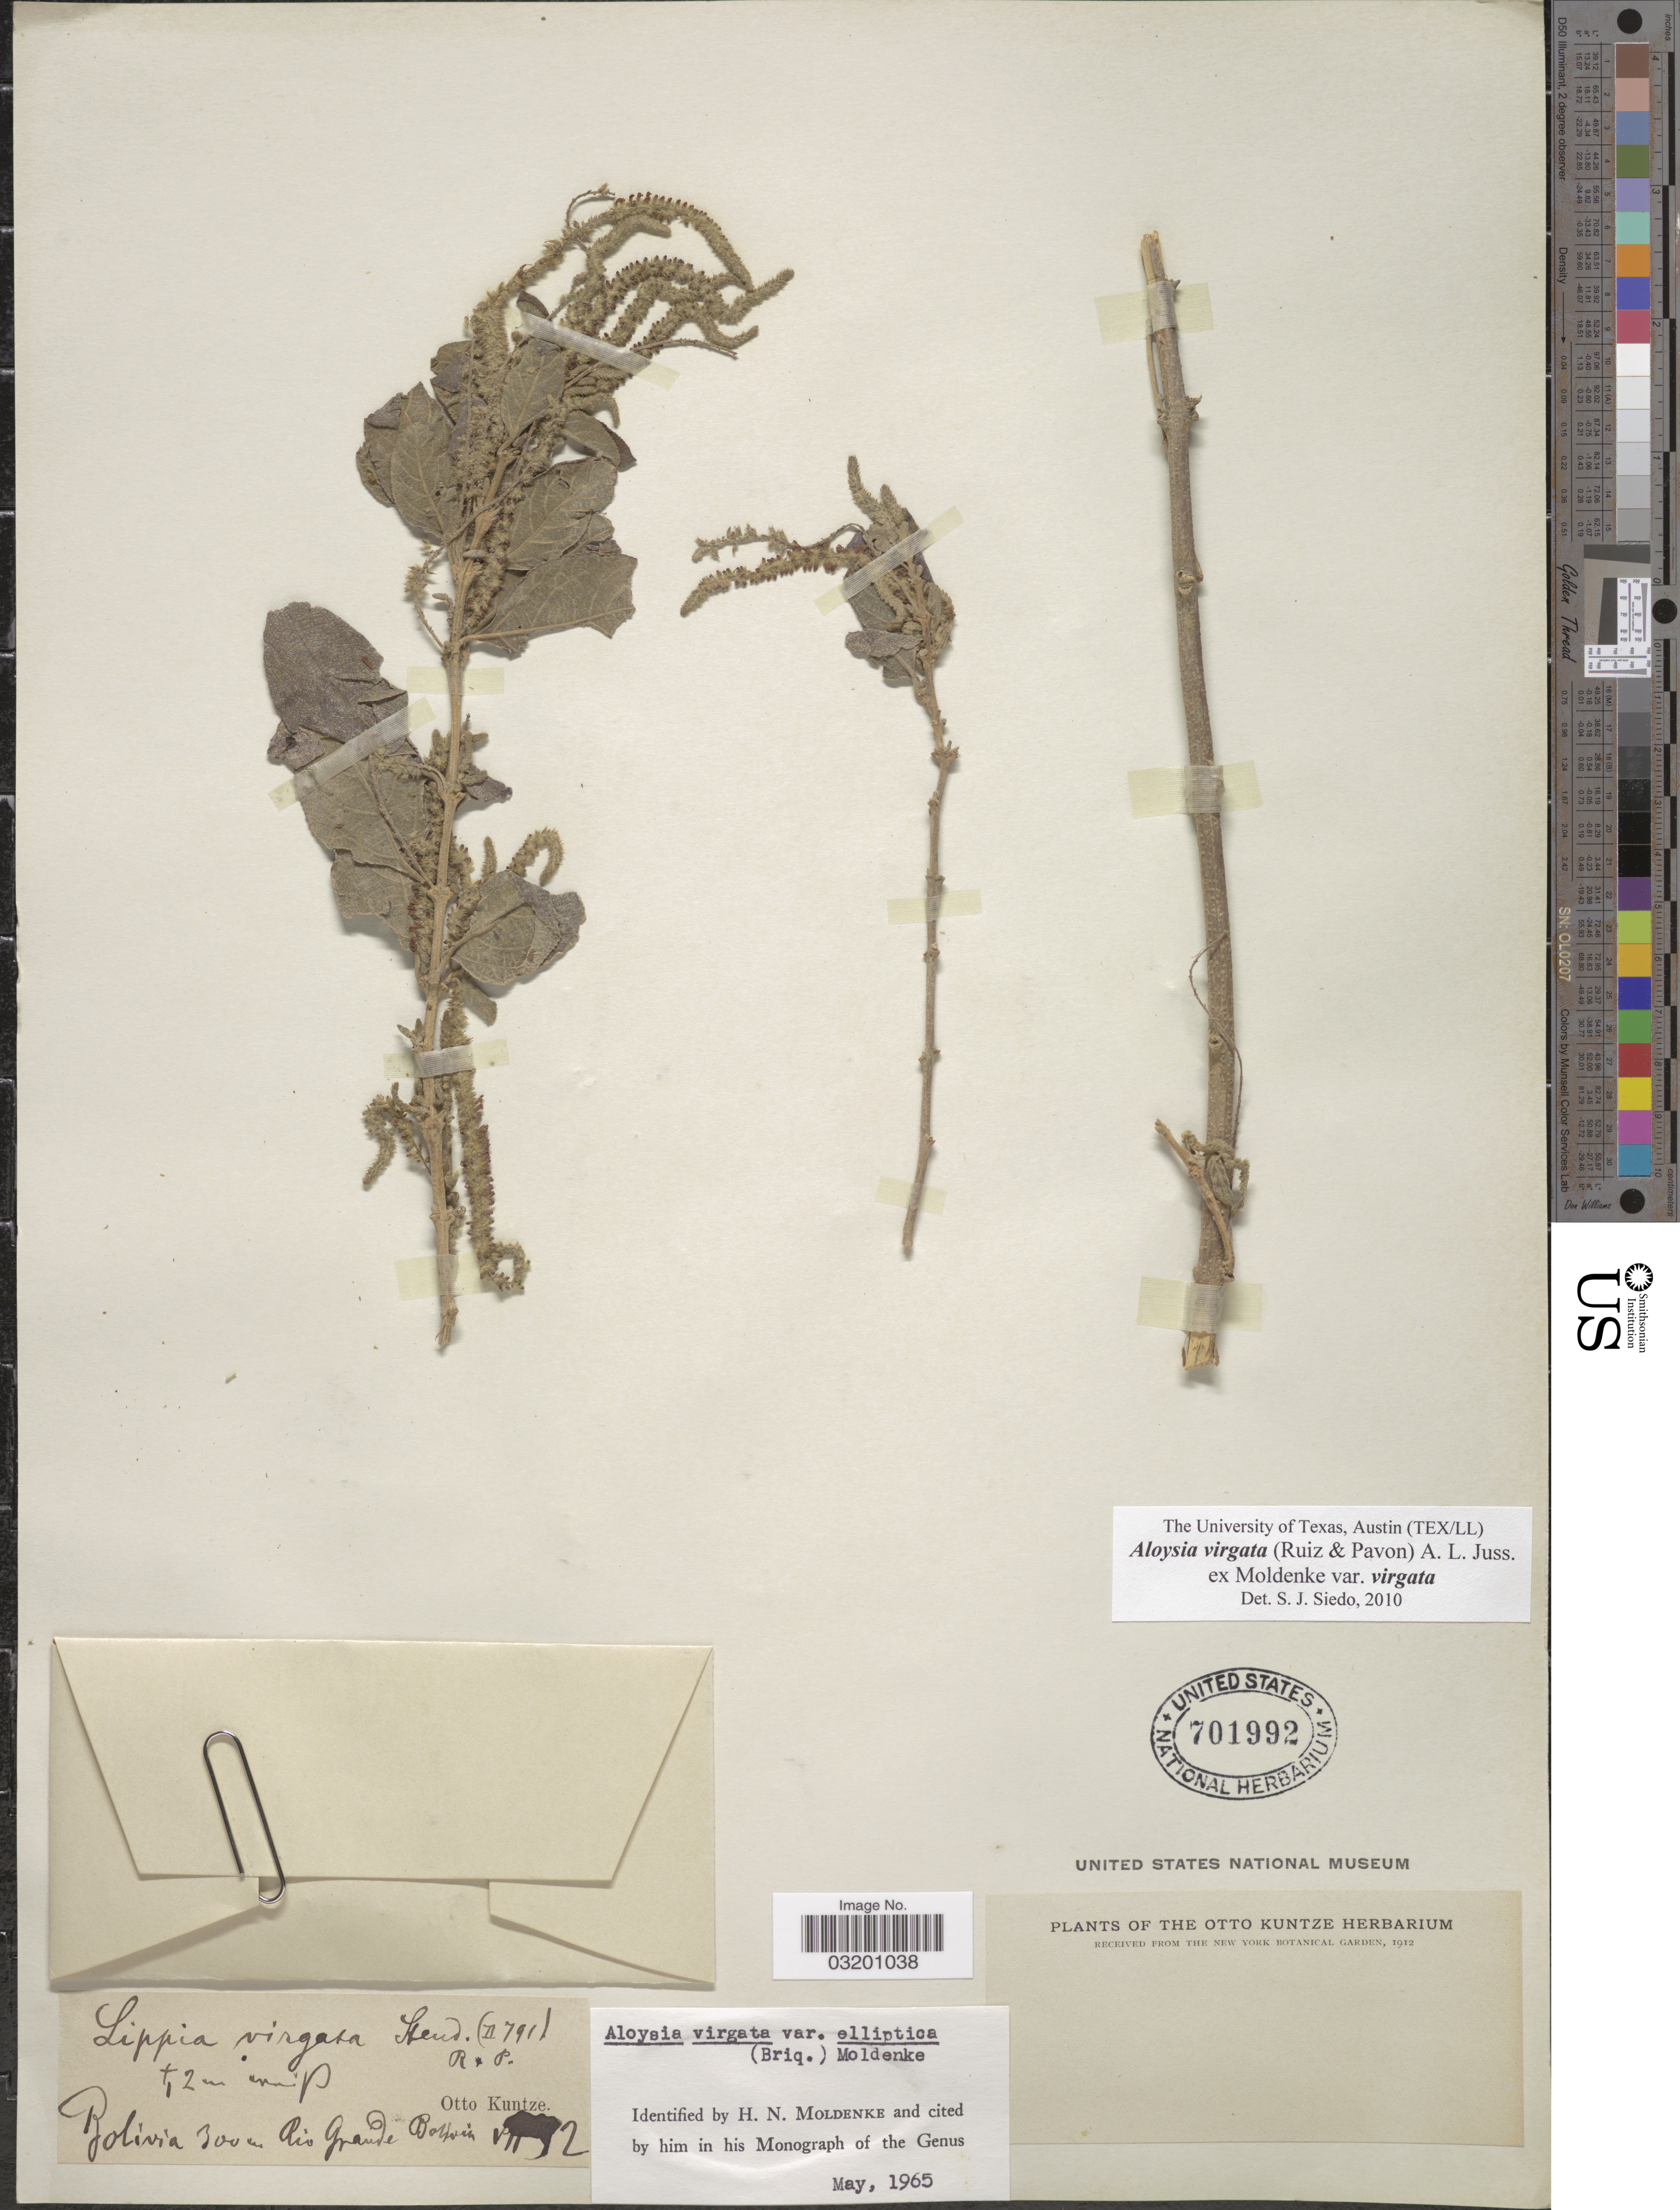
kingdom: Plantae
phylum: Tracheophyta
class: Magnoliopsida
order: Lamiales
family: Verbenaceae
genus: Aloysia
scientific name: Aloysia virgata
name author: (Ruiz & Pav.) Juss.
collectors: C.E.O. Kuntze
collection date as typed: Transcribed d/m/y: /7/92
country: Bolivia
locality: Rio Grande.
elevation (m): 300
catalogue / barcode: US 701992